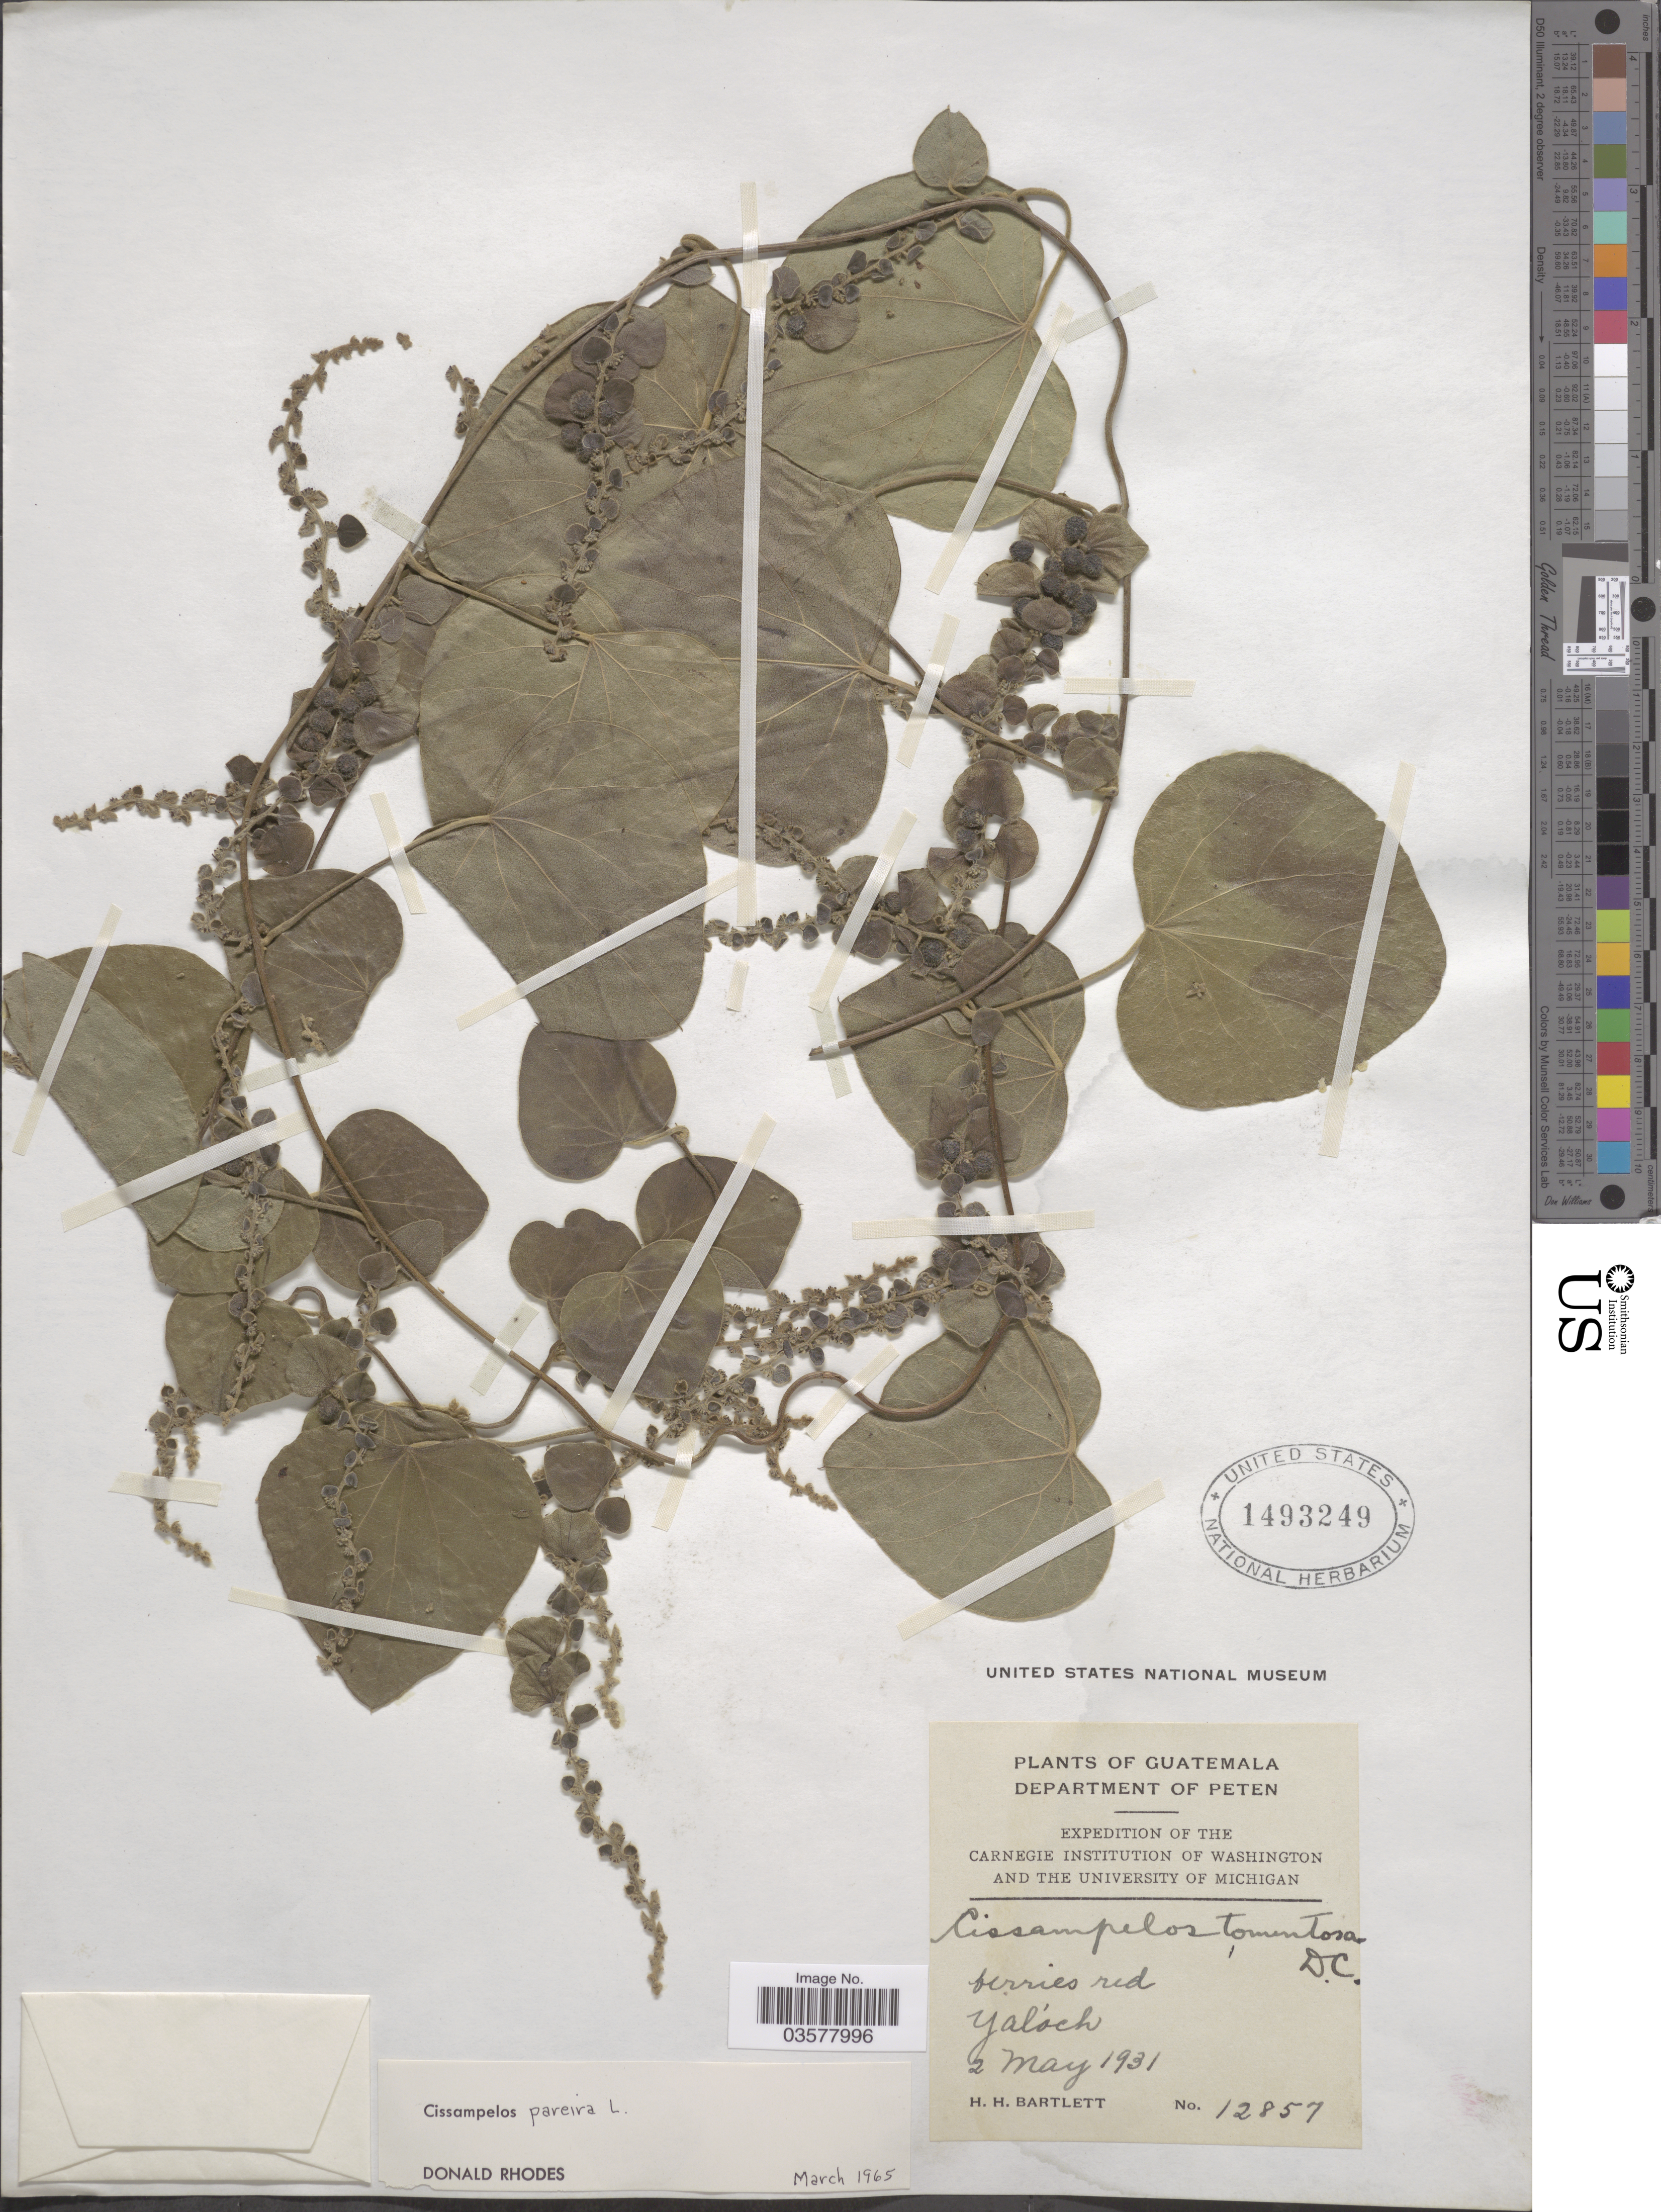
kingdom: Plantae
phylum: Tracheophyta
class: Magnoliopsida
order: Ranunculales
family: Menispermaceae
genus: Cissampelos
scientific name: Cissampelos pareira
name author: L.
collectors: H. H. Bartlett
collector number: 12857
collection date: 1931-05-02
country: Guatemala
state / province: El Peten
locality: Department of Peten. Yalóch.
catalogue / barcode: US 1493249